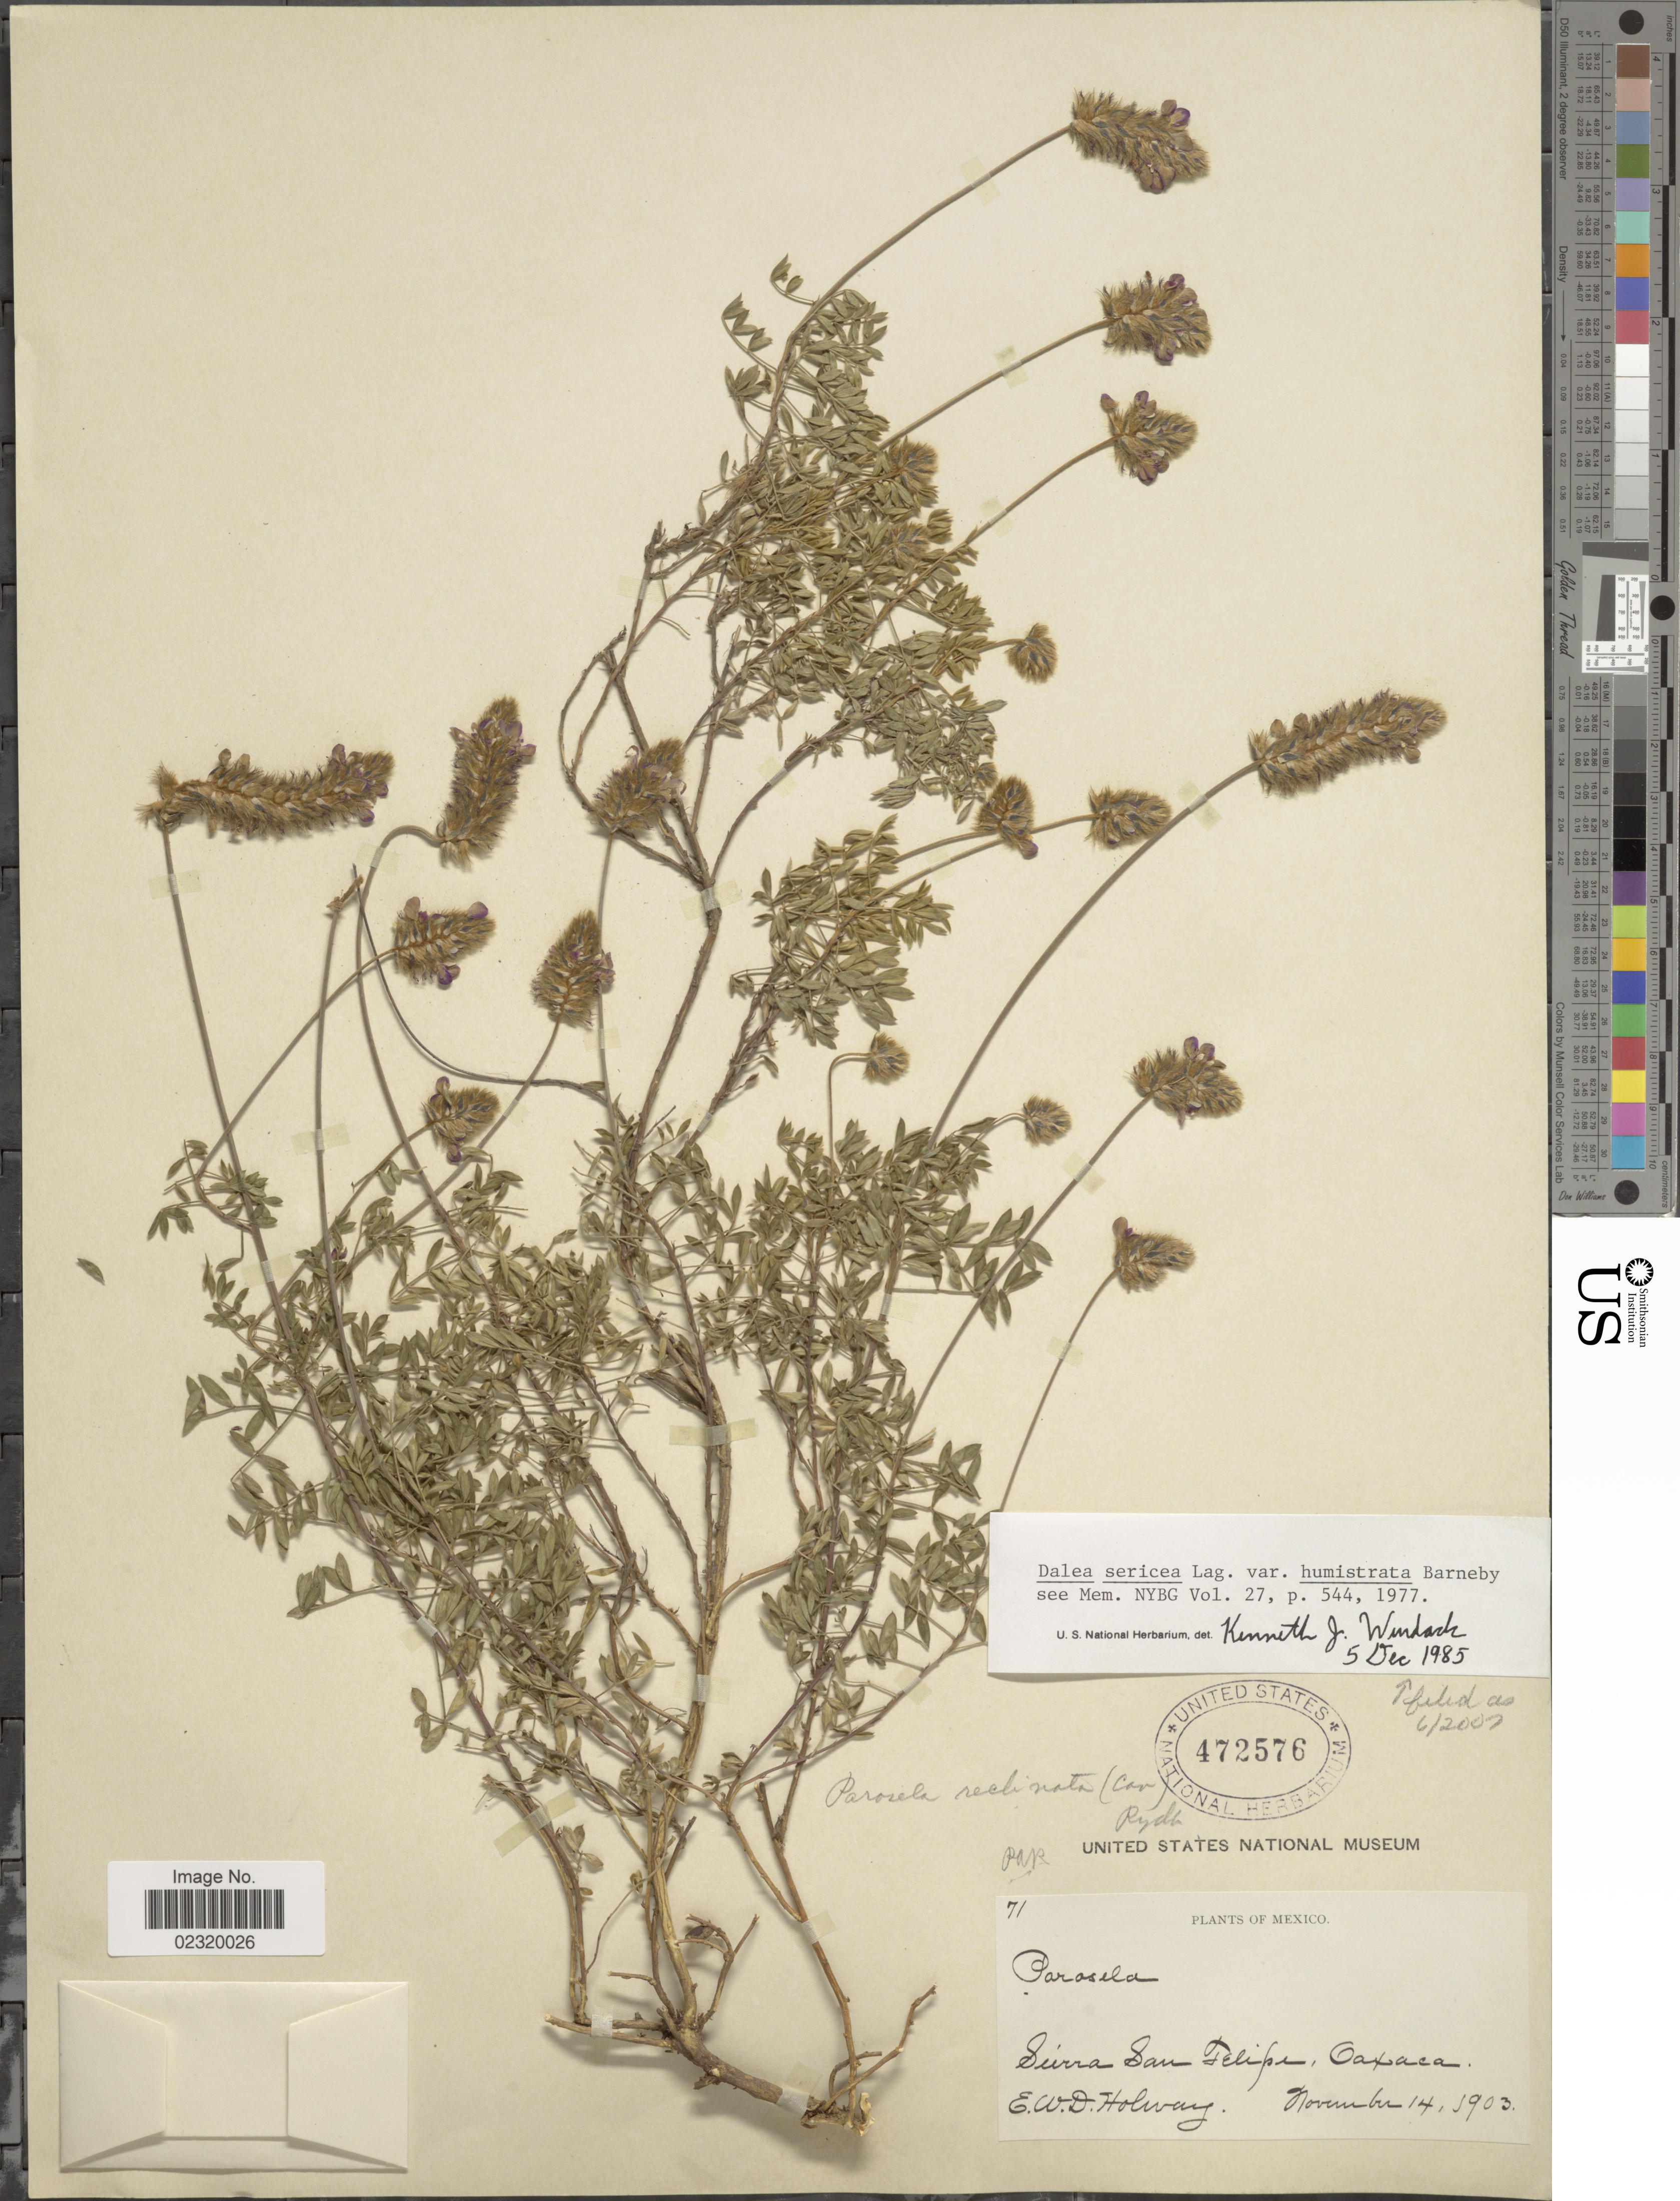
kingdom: Plantae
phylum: Tracheophyta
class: Magnoliopsida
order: Fabales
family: Fabaceae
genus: Dalea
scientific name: Dalea sericea var. humistrata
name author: Barneby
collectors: E. W. D. Holway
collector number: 71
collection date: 1903-11-14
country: Mexico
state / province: Oaxaca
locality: Sierra San Felipe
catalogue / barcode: US 472576